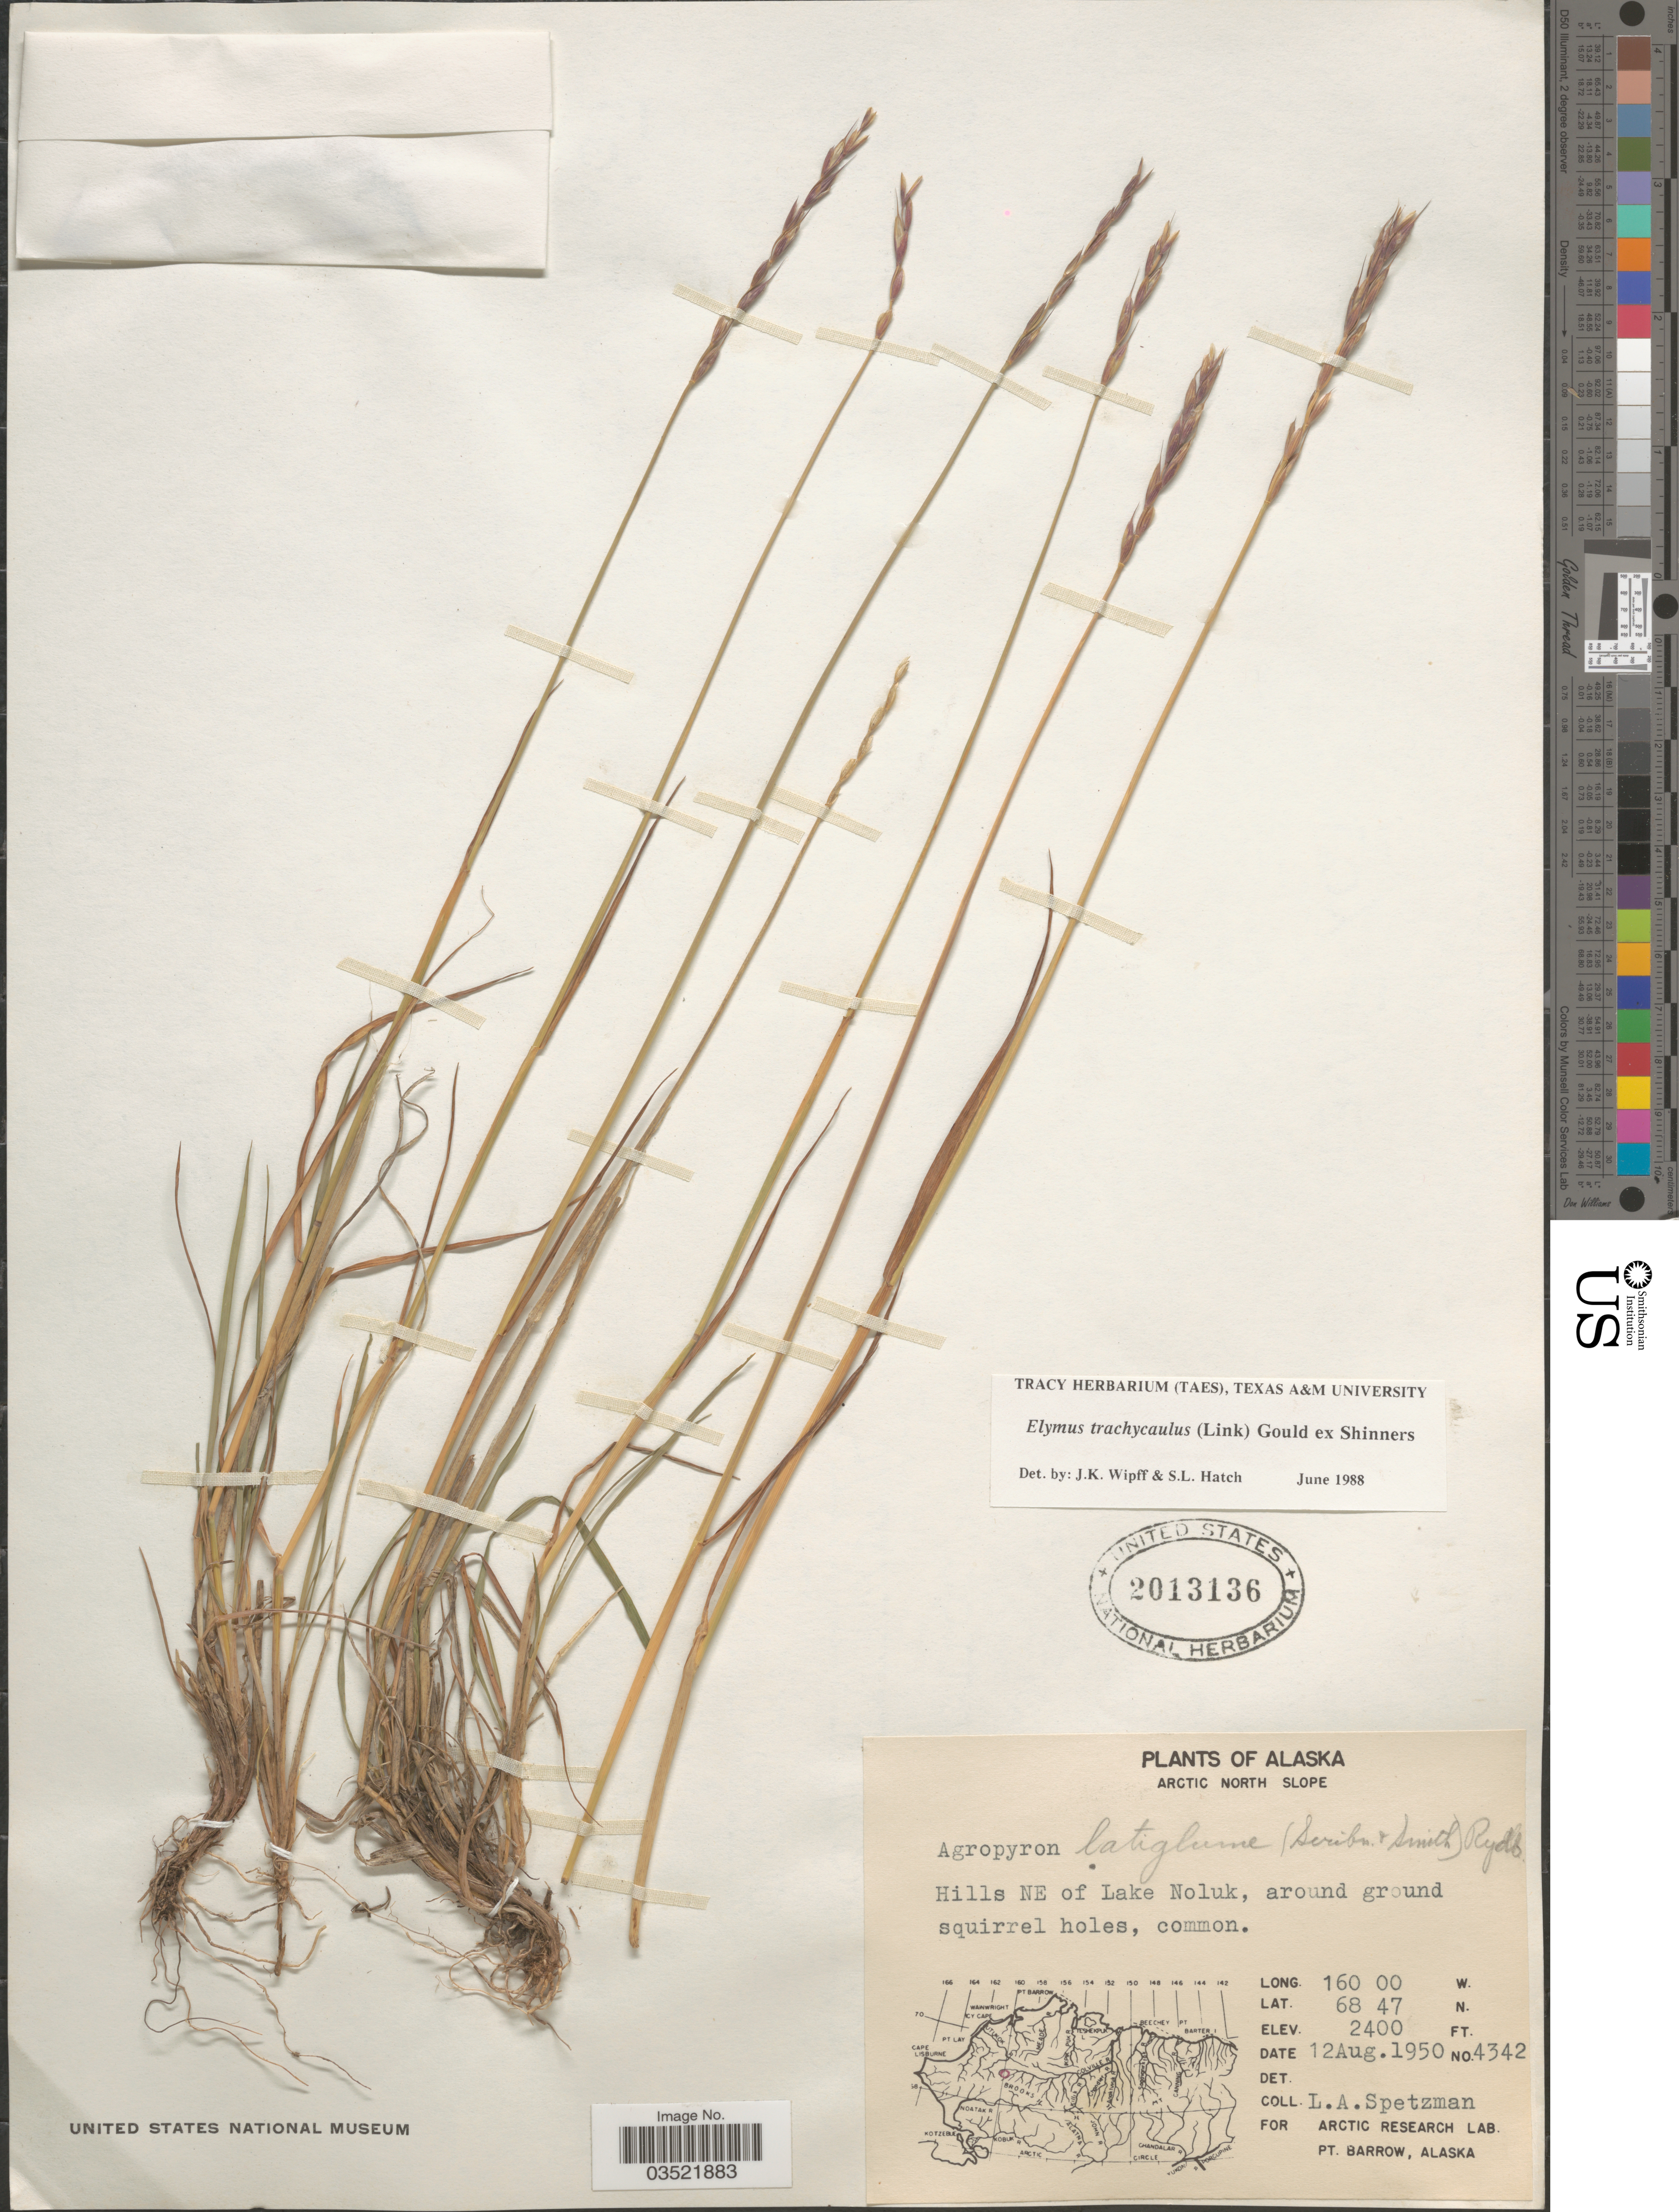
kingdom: Plantae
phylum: Tracheophyta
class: Liliopsida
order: Poales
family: Poaceae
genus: Elymus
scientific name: Elymus trachycaulus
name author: (Link) Gould ex Shinners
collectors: L. Spetzman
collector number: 4342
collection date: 1950-08-12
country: United States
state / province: Alaska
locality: Arctic North Slope. Hills NE of Lake Noluk, around ground squirrel holes, common.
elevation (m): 732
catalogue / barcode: US 2013136